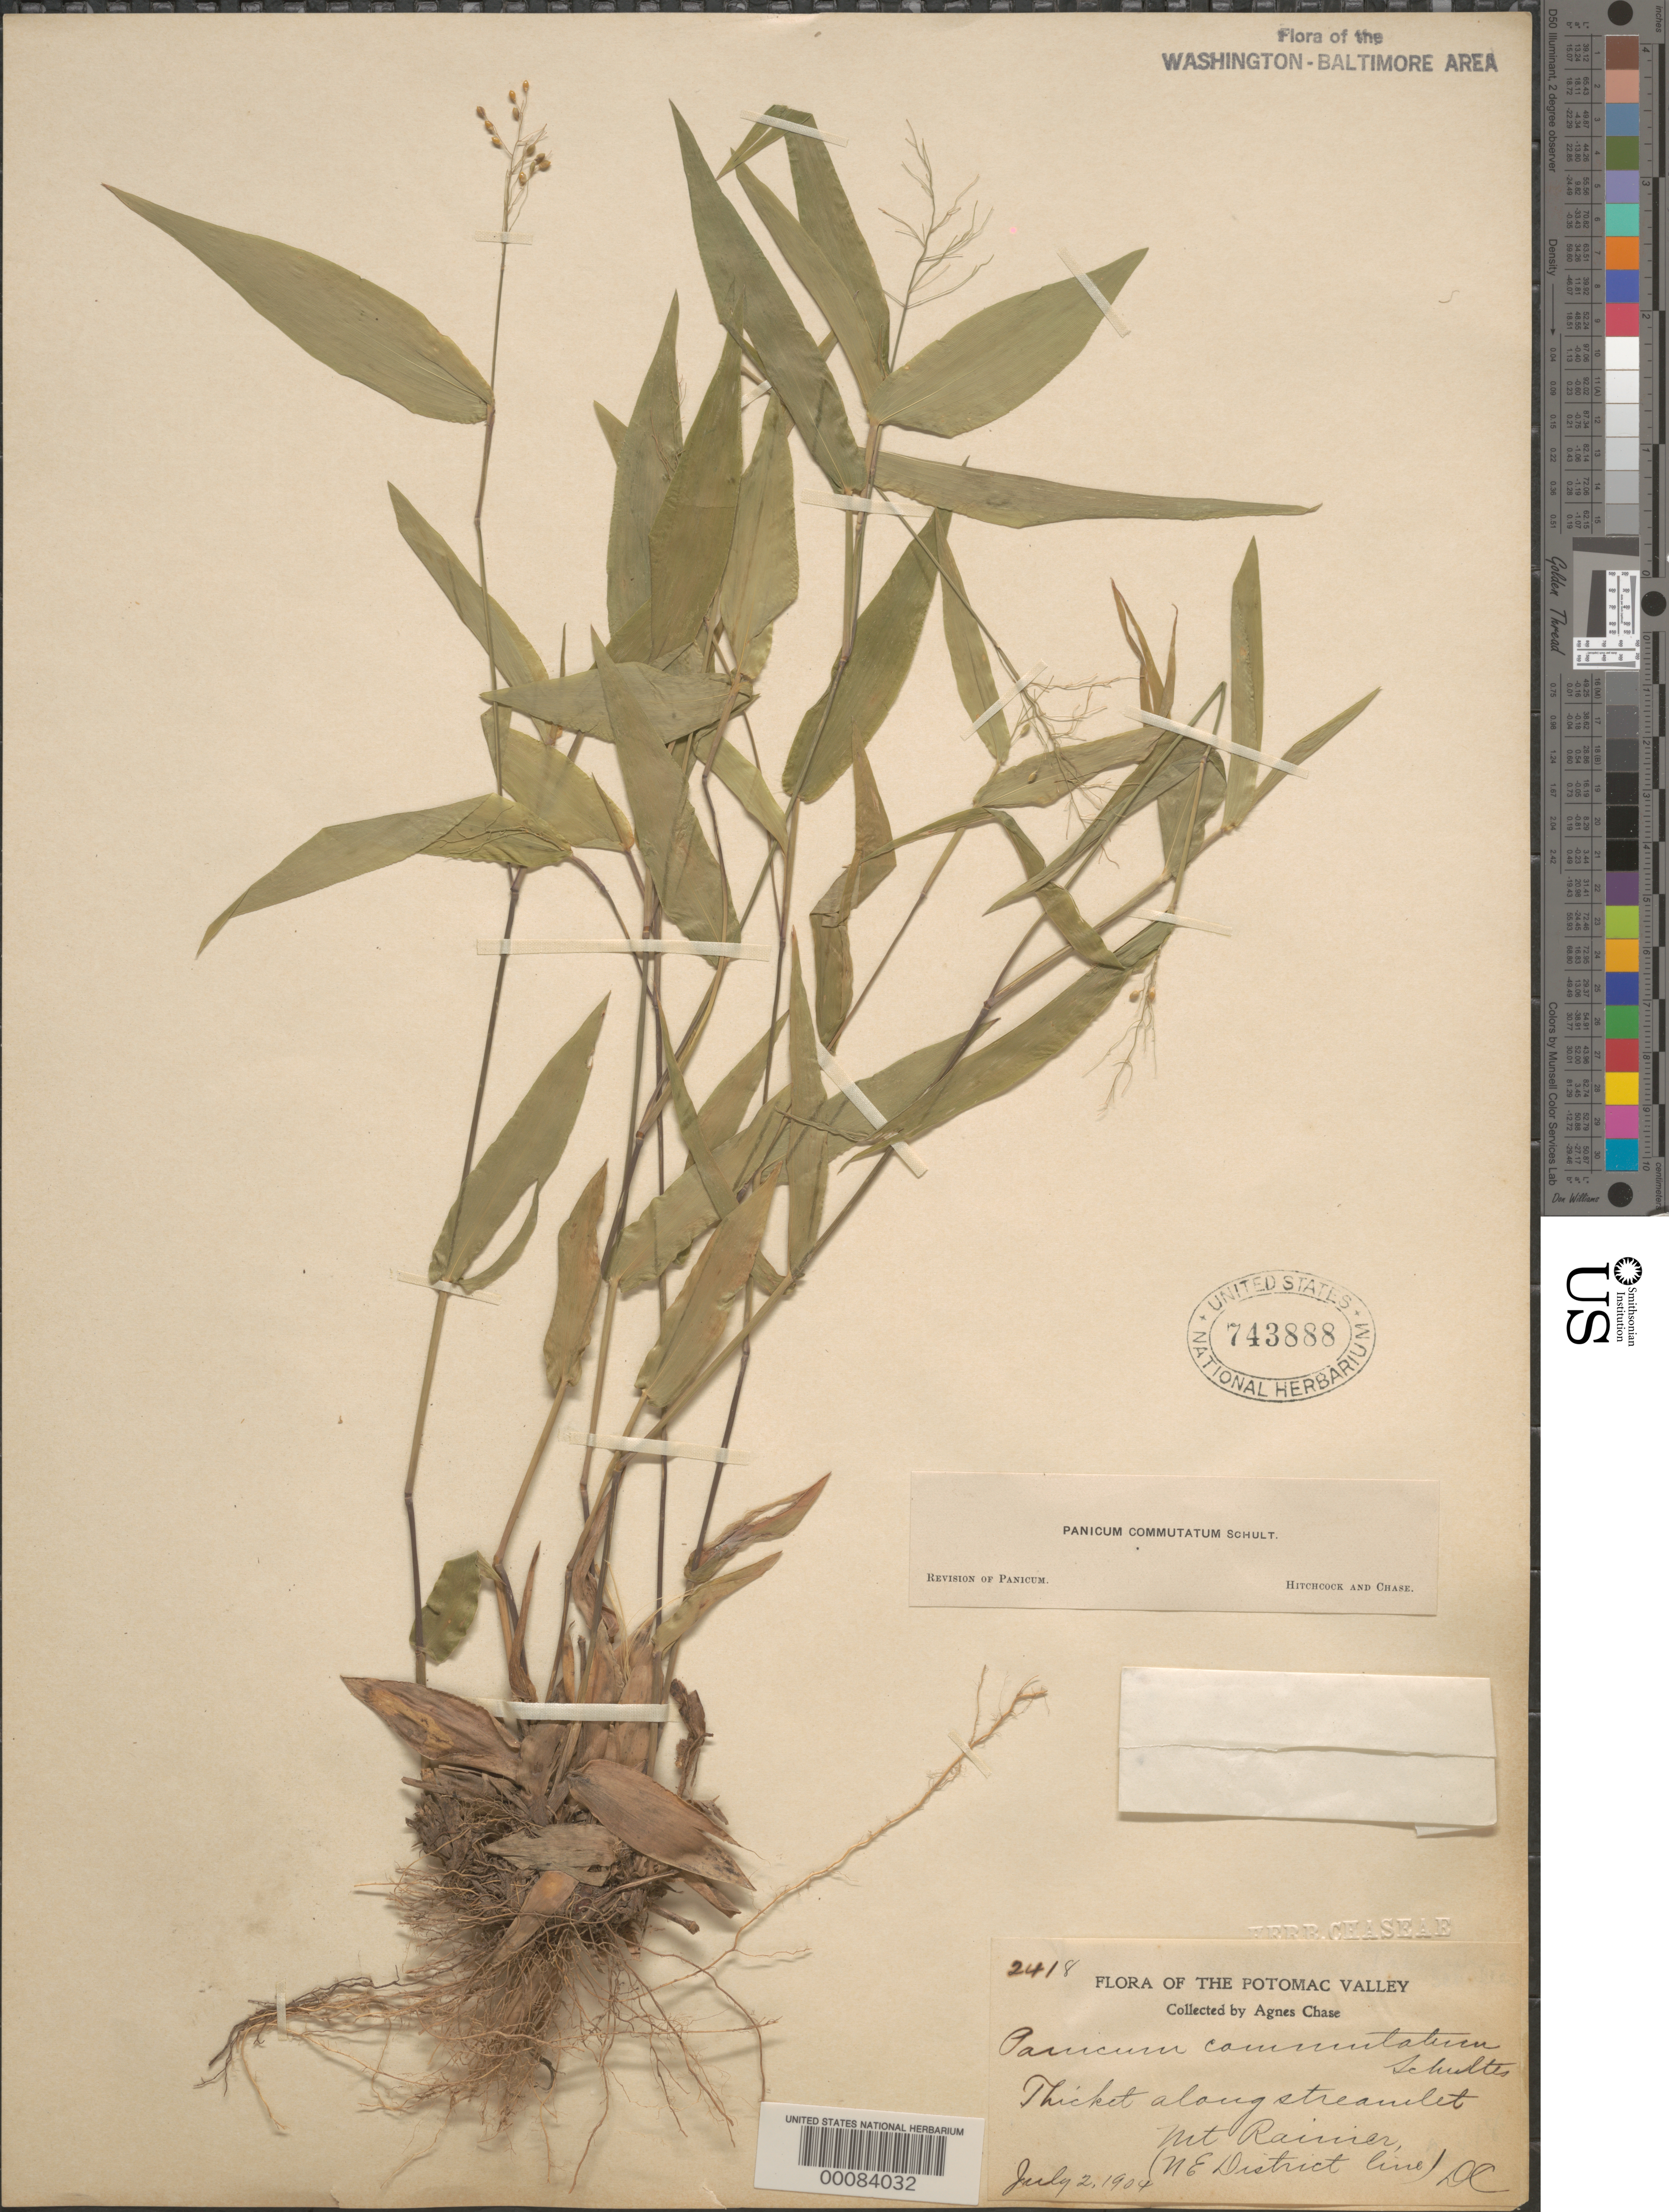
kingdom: Plantae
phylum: Tracheophyta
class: Liliopsida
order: Poales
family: Poaceae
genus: Dichanthelium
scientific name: Dichanthelium commutatum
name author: (Schult.) Gould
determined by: Hitchcock, A. S.; Chase, [M.] A.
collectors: A. Chase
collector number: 2418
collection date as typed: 02 Jul 1904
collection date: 1904-07-02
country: United States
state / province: District of Columbia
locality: Mt. Rainier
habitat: Thicket along stream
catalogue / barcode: US 743888